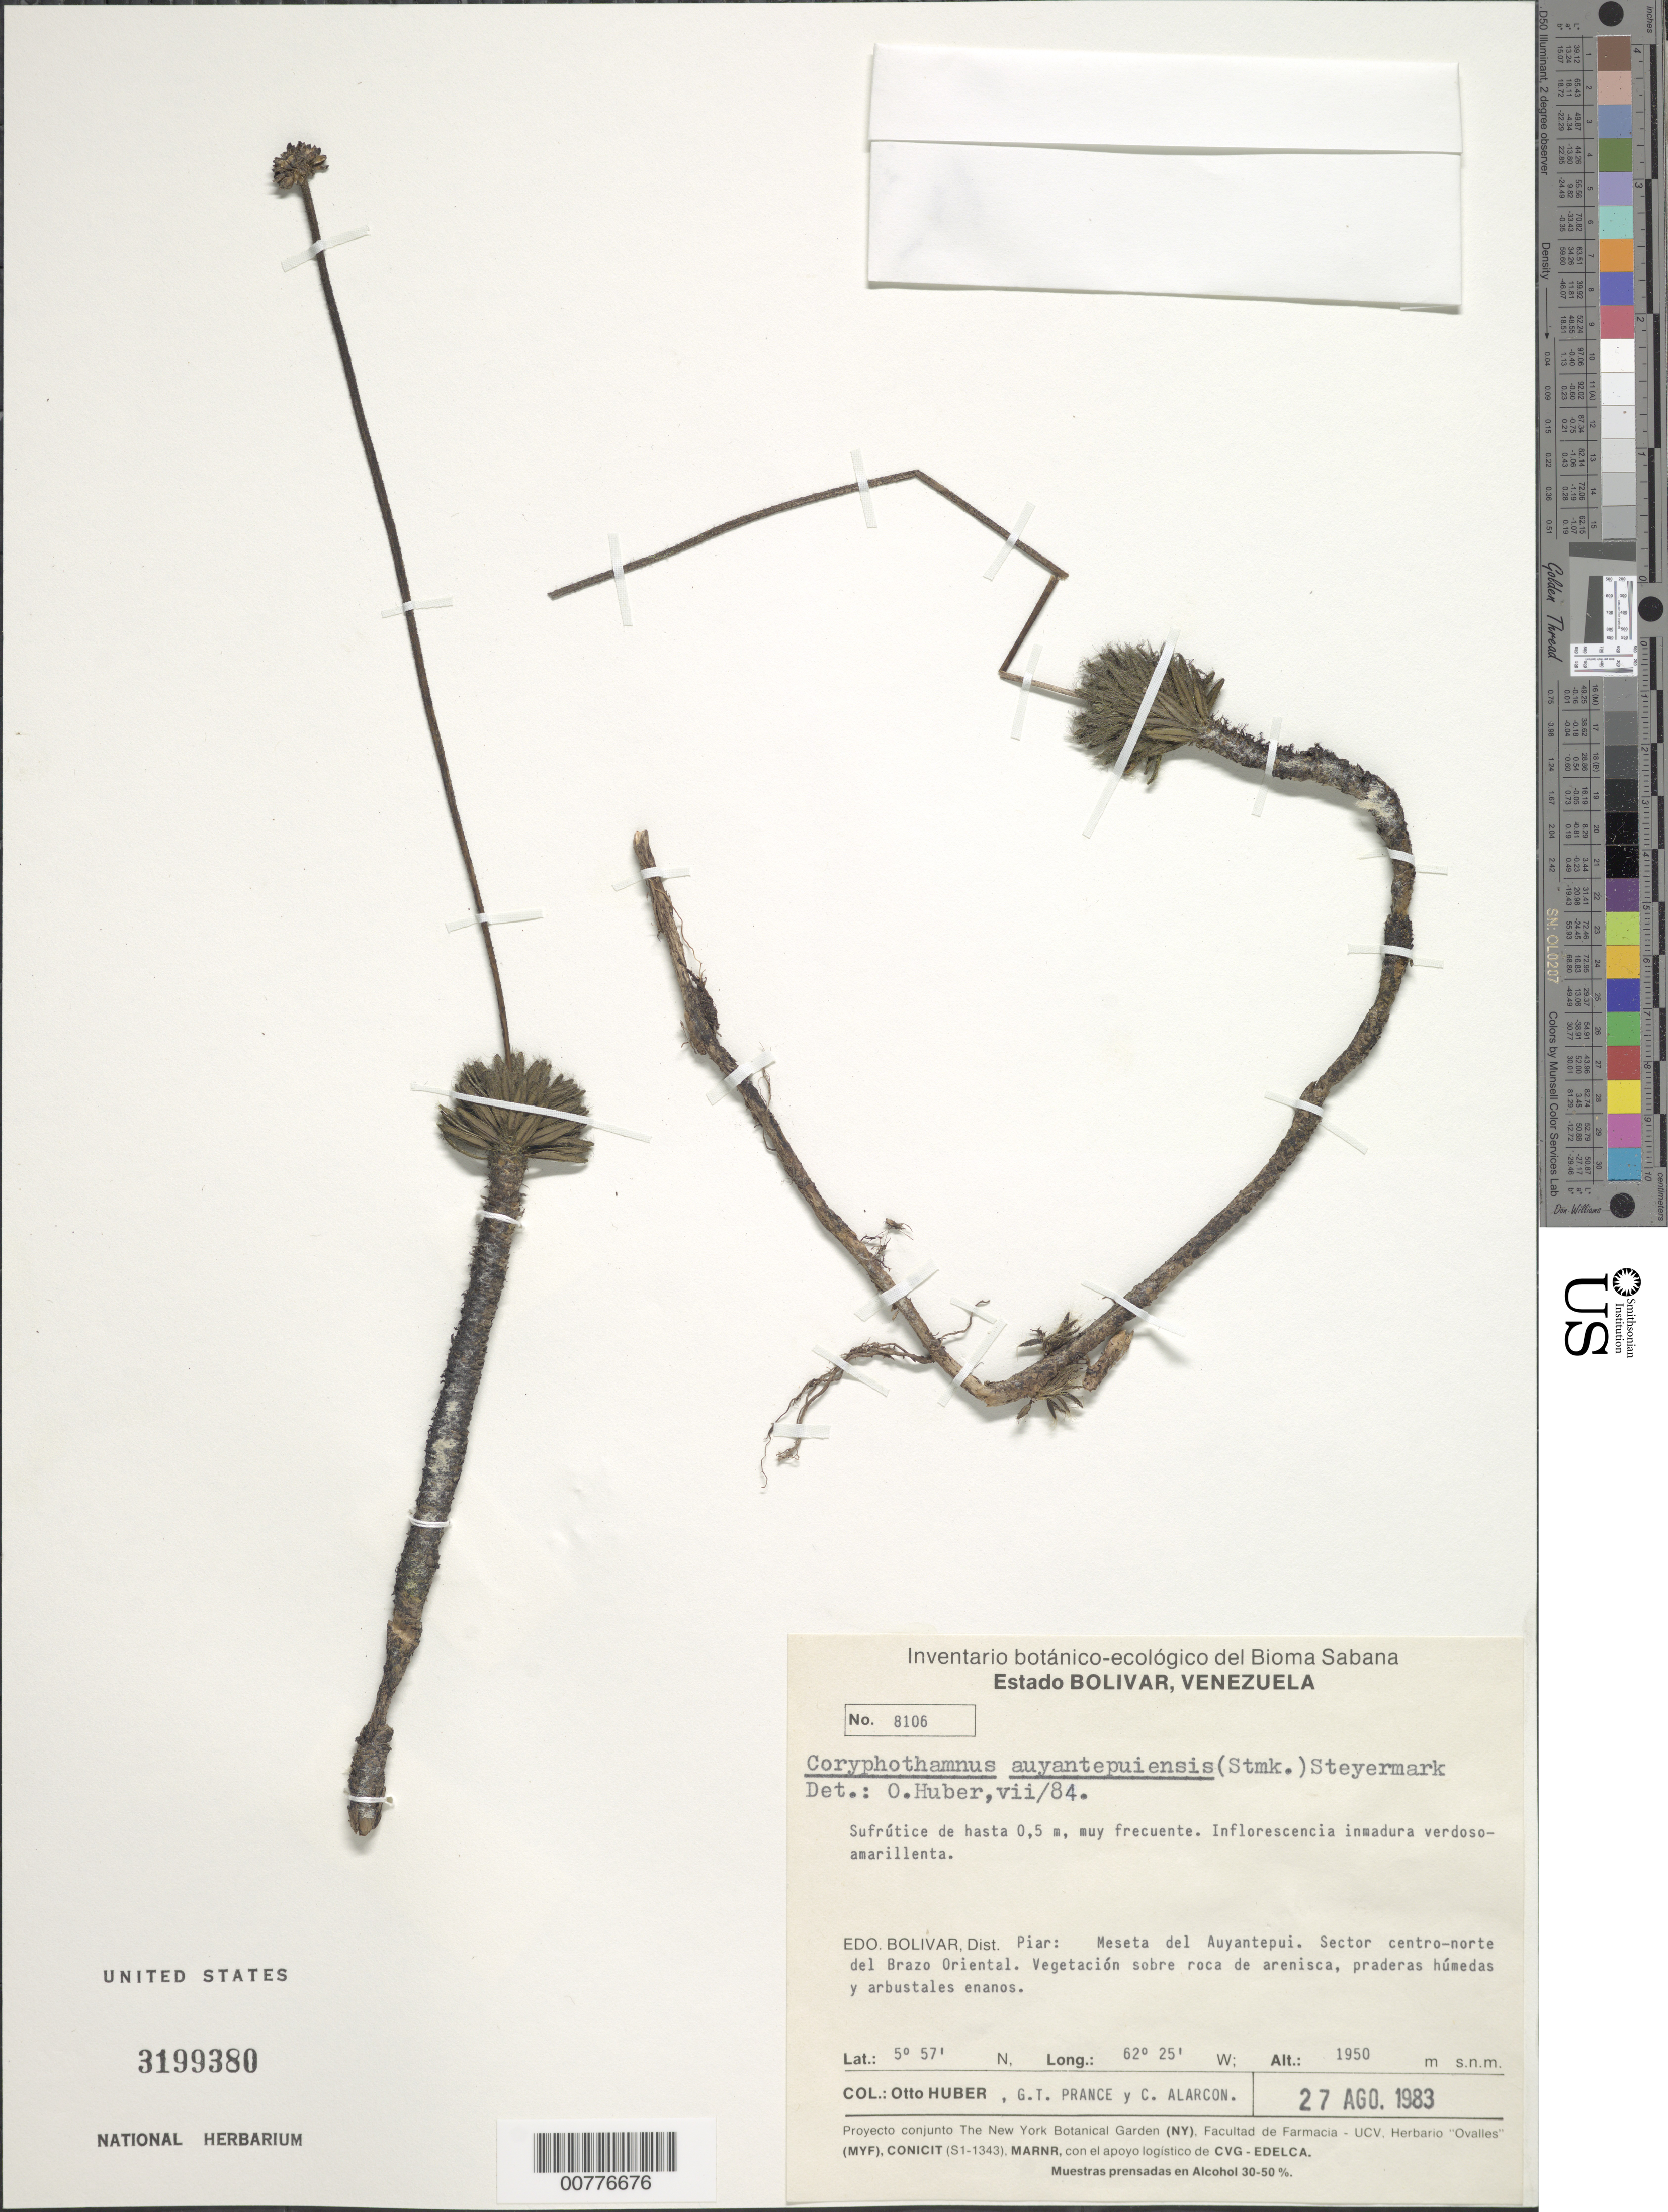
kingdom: Plantae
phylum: Tracheophyta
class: Magnoliopsida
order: Gentianales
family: Rubiaceae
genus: Coryphothamnus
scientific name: Coryphothamnus auyantepuiensis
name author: (Steyerm.) Steyerm.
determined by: Huber, Otto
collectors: O. Huber, G. T. Prance & C. Alarcon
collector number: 8106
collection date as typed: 27-Aug-83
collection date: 1983-08-27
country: Venezuela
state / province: Bolívar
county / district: Piar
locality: Auyan-tepuí, sect. centro-norte del Brazo Oriental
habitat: Vegetación sobre roca de arenisca, praderas húmedas y arbustales enanos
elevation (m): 1950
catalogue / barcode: US 3199380